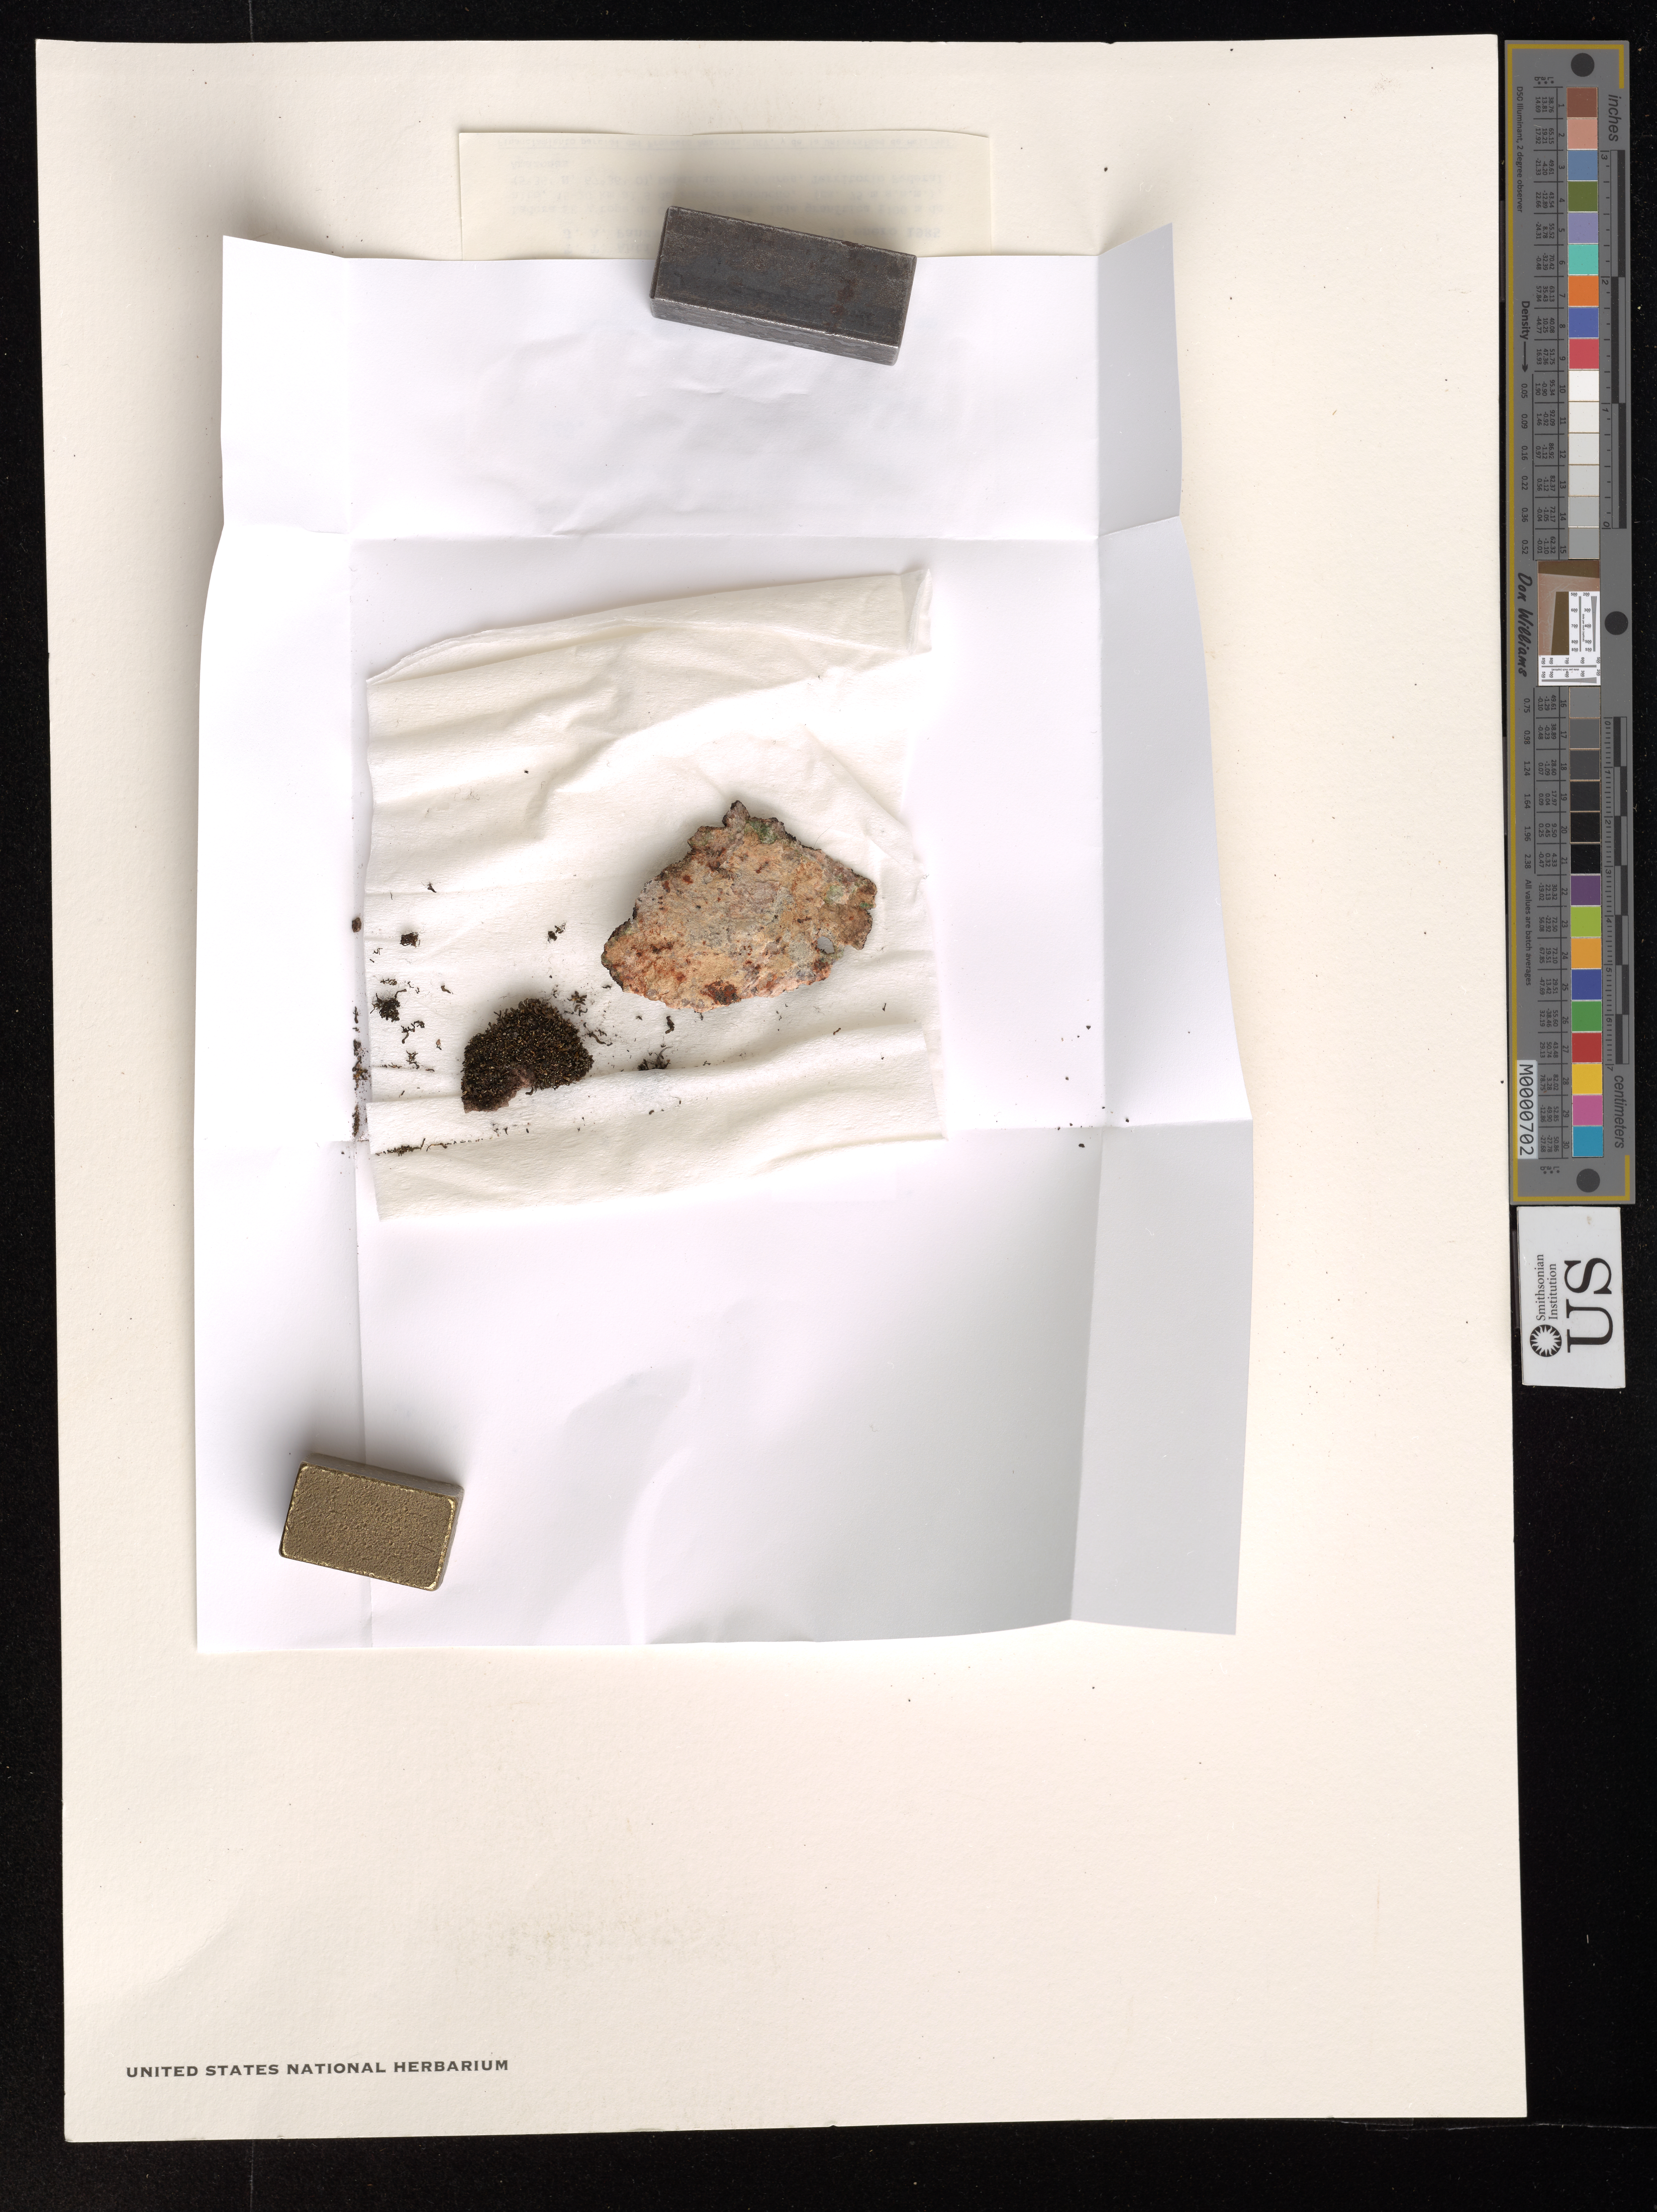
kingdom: Fungi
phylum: Ascomycota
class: Lichinomycetes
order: Lichinales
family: Peltulaceae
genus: Peltula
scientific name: Peltula tortuosa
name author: (Ach.) Wetmore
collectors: S. Tillett & T. T. Ahti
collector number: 248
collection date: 1985-01-30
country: Venezuela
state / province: Amazonas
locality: Ladera SE y tope de Cerro Tortuga, laja granítica ± 100 m de alto, 15-20 km al S de Puerto Ayacucho, Departamento Atures.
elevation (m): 75